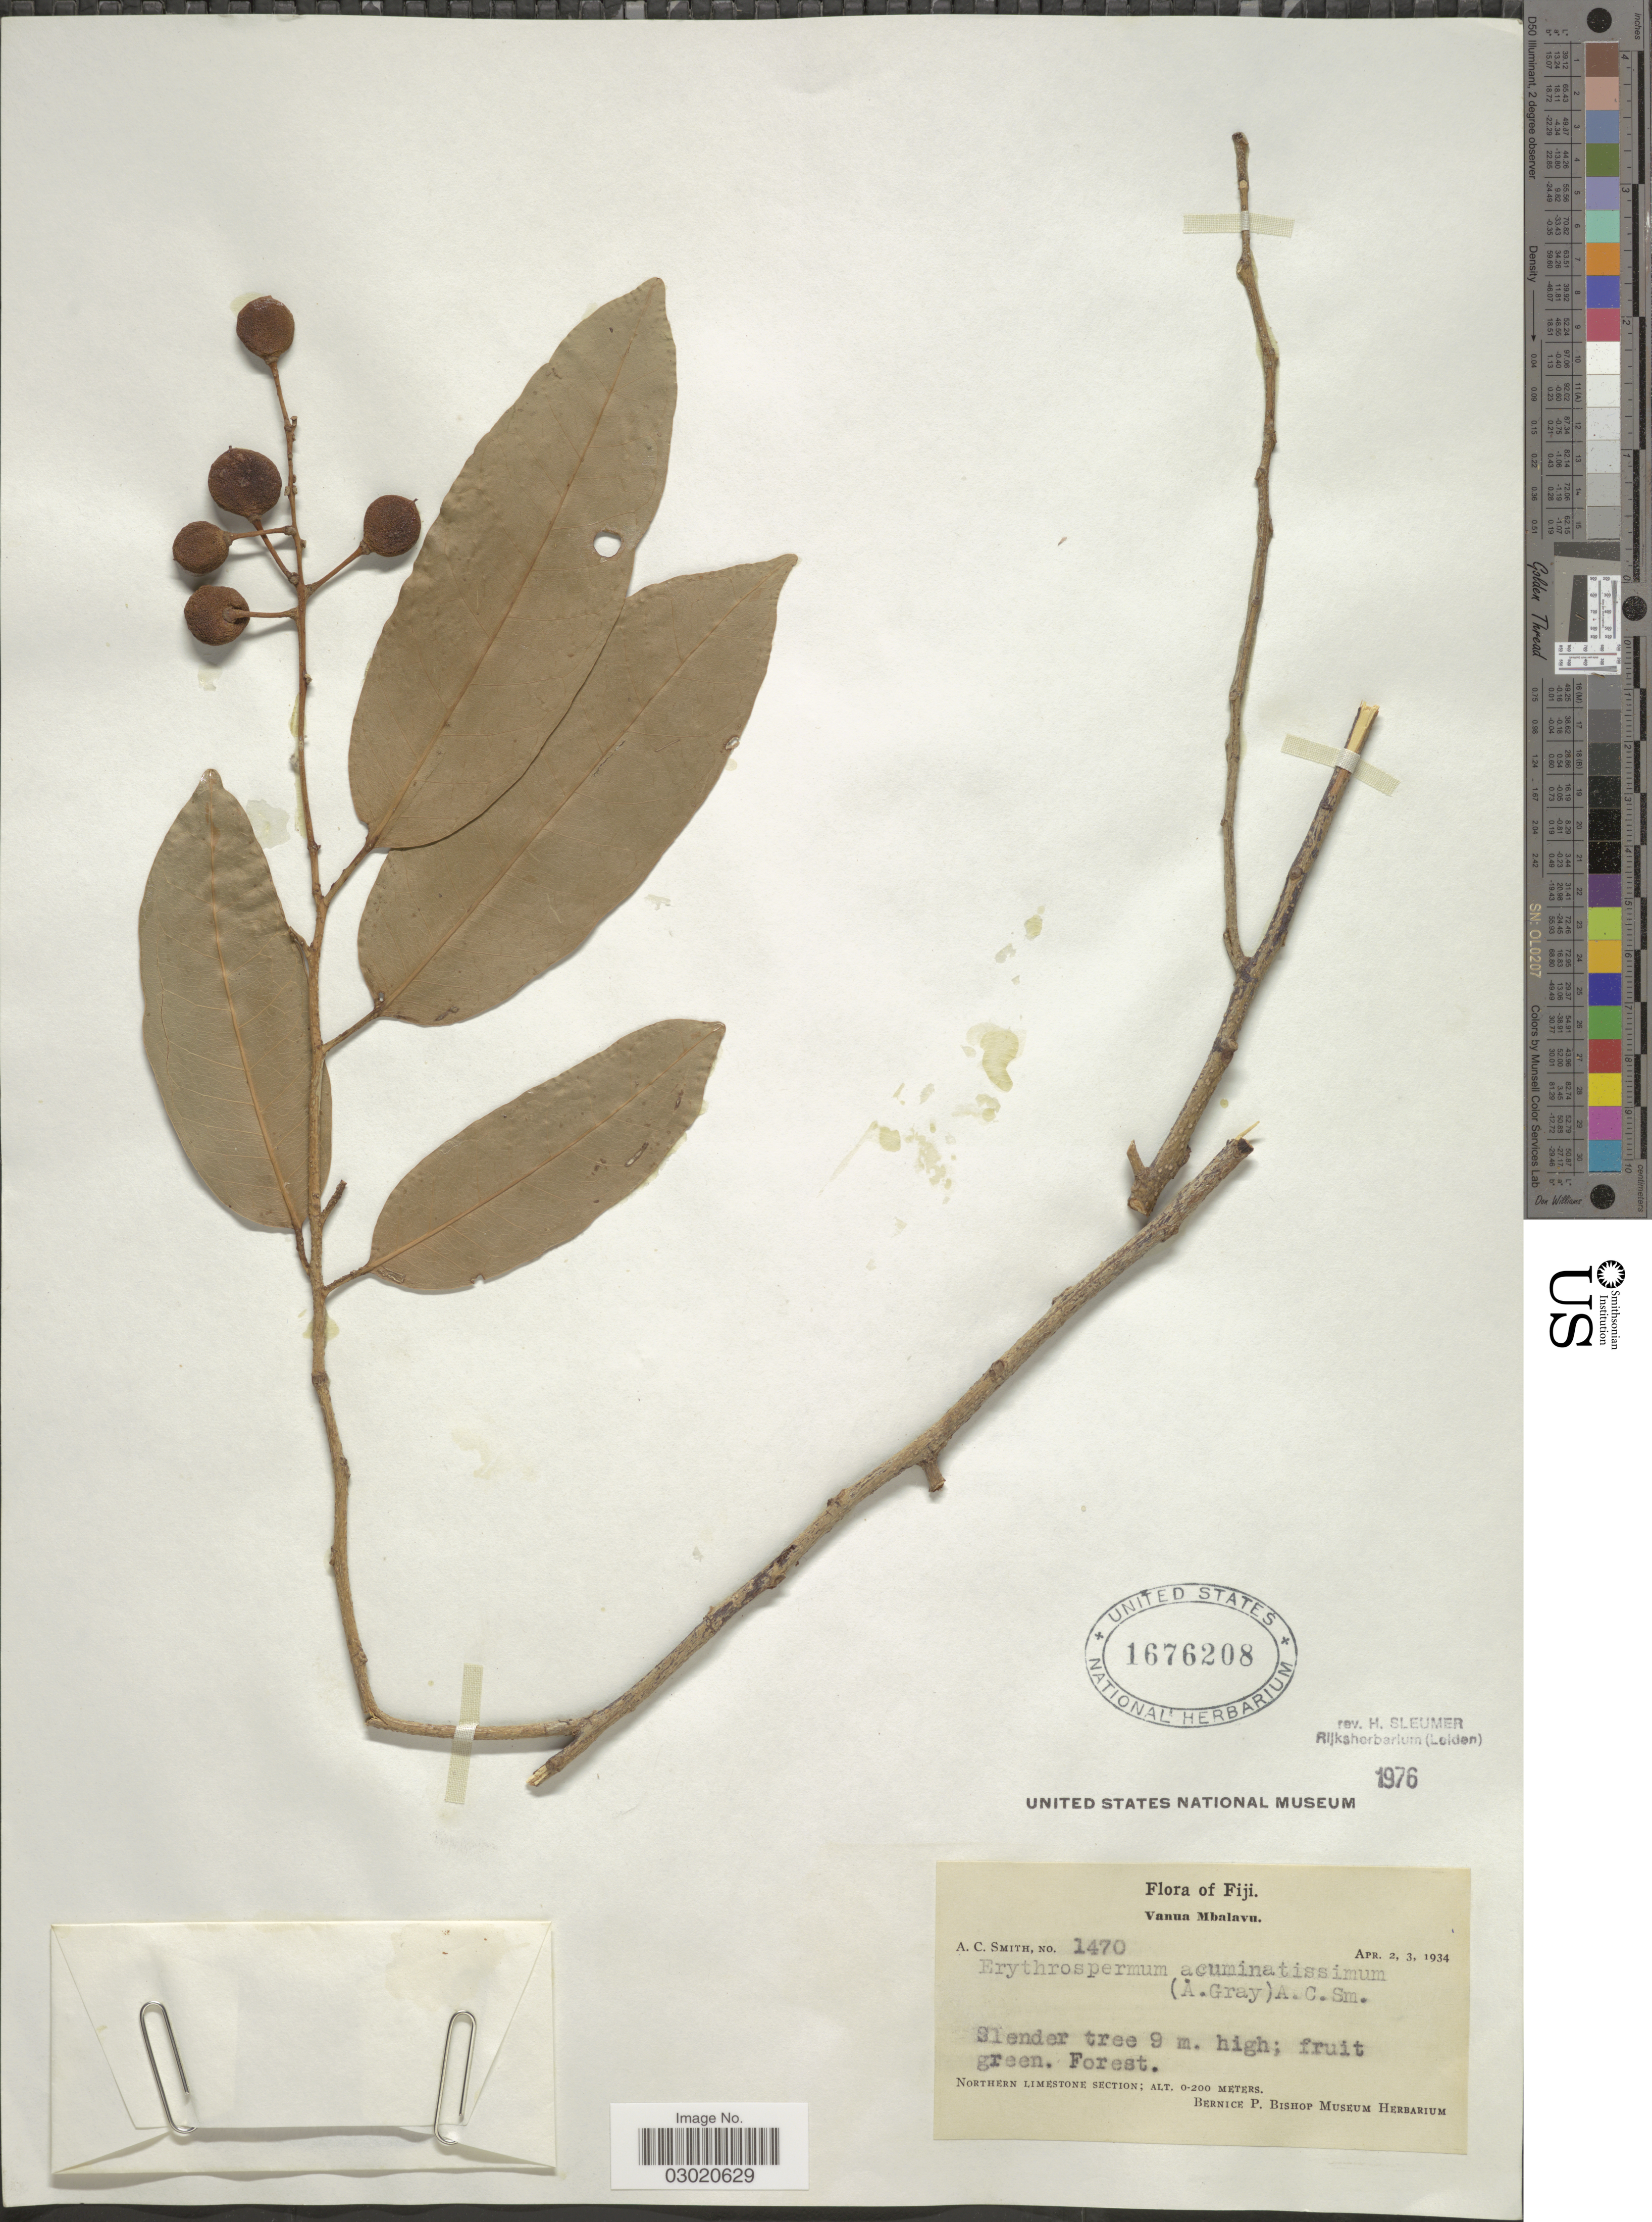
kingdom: Plantae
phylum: Tracheophyta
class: Magnoliopsida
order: Malpighiales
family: Achariaceae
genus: Erythrospermum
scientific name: Erythrospermum acuminatissimum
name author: (A. Gray) A.C. Sm.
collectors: A. C. Smith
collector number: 1470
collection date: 1934-04-02/1934-04-03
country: Fiji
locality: Vanua Mbalavu, Northern Limestone Section.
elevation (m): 0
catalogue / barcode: US 1676208